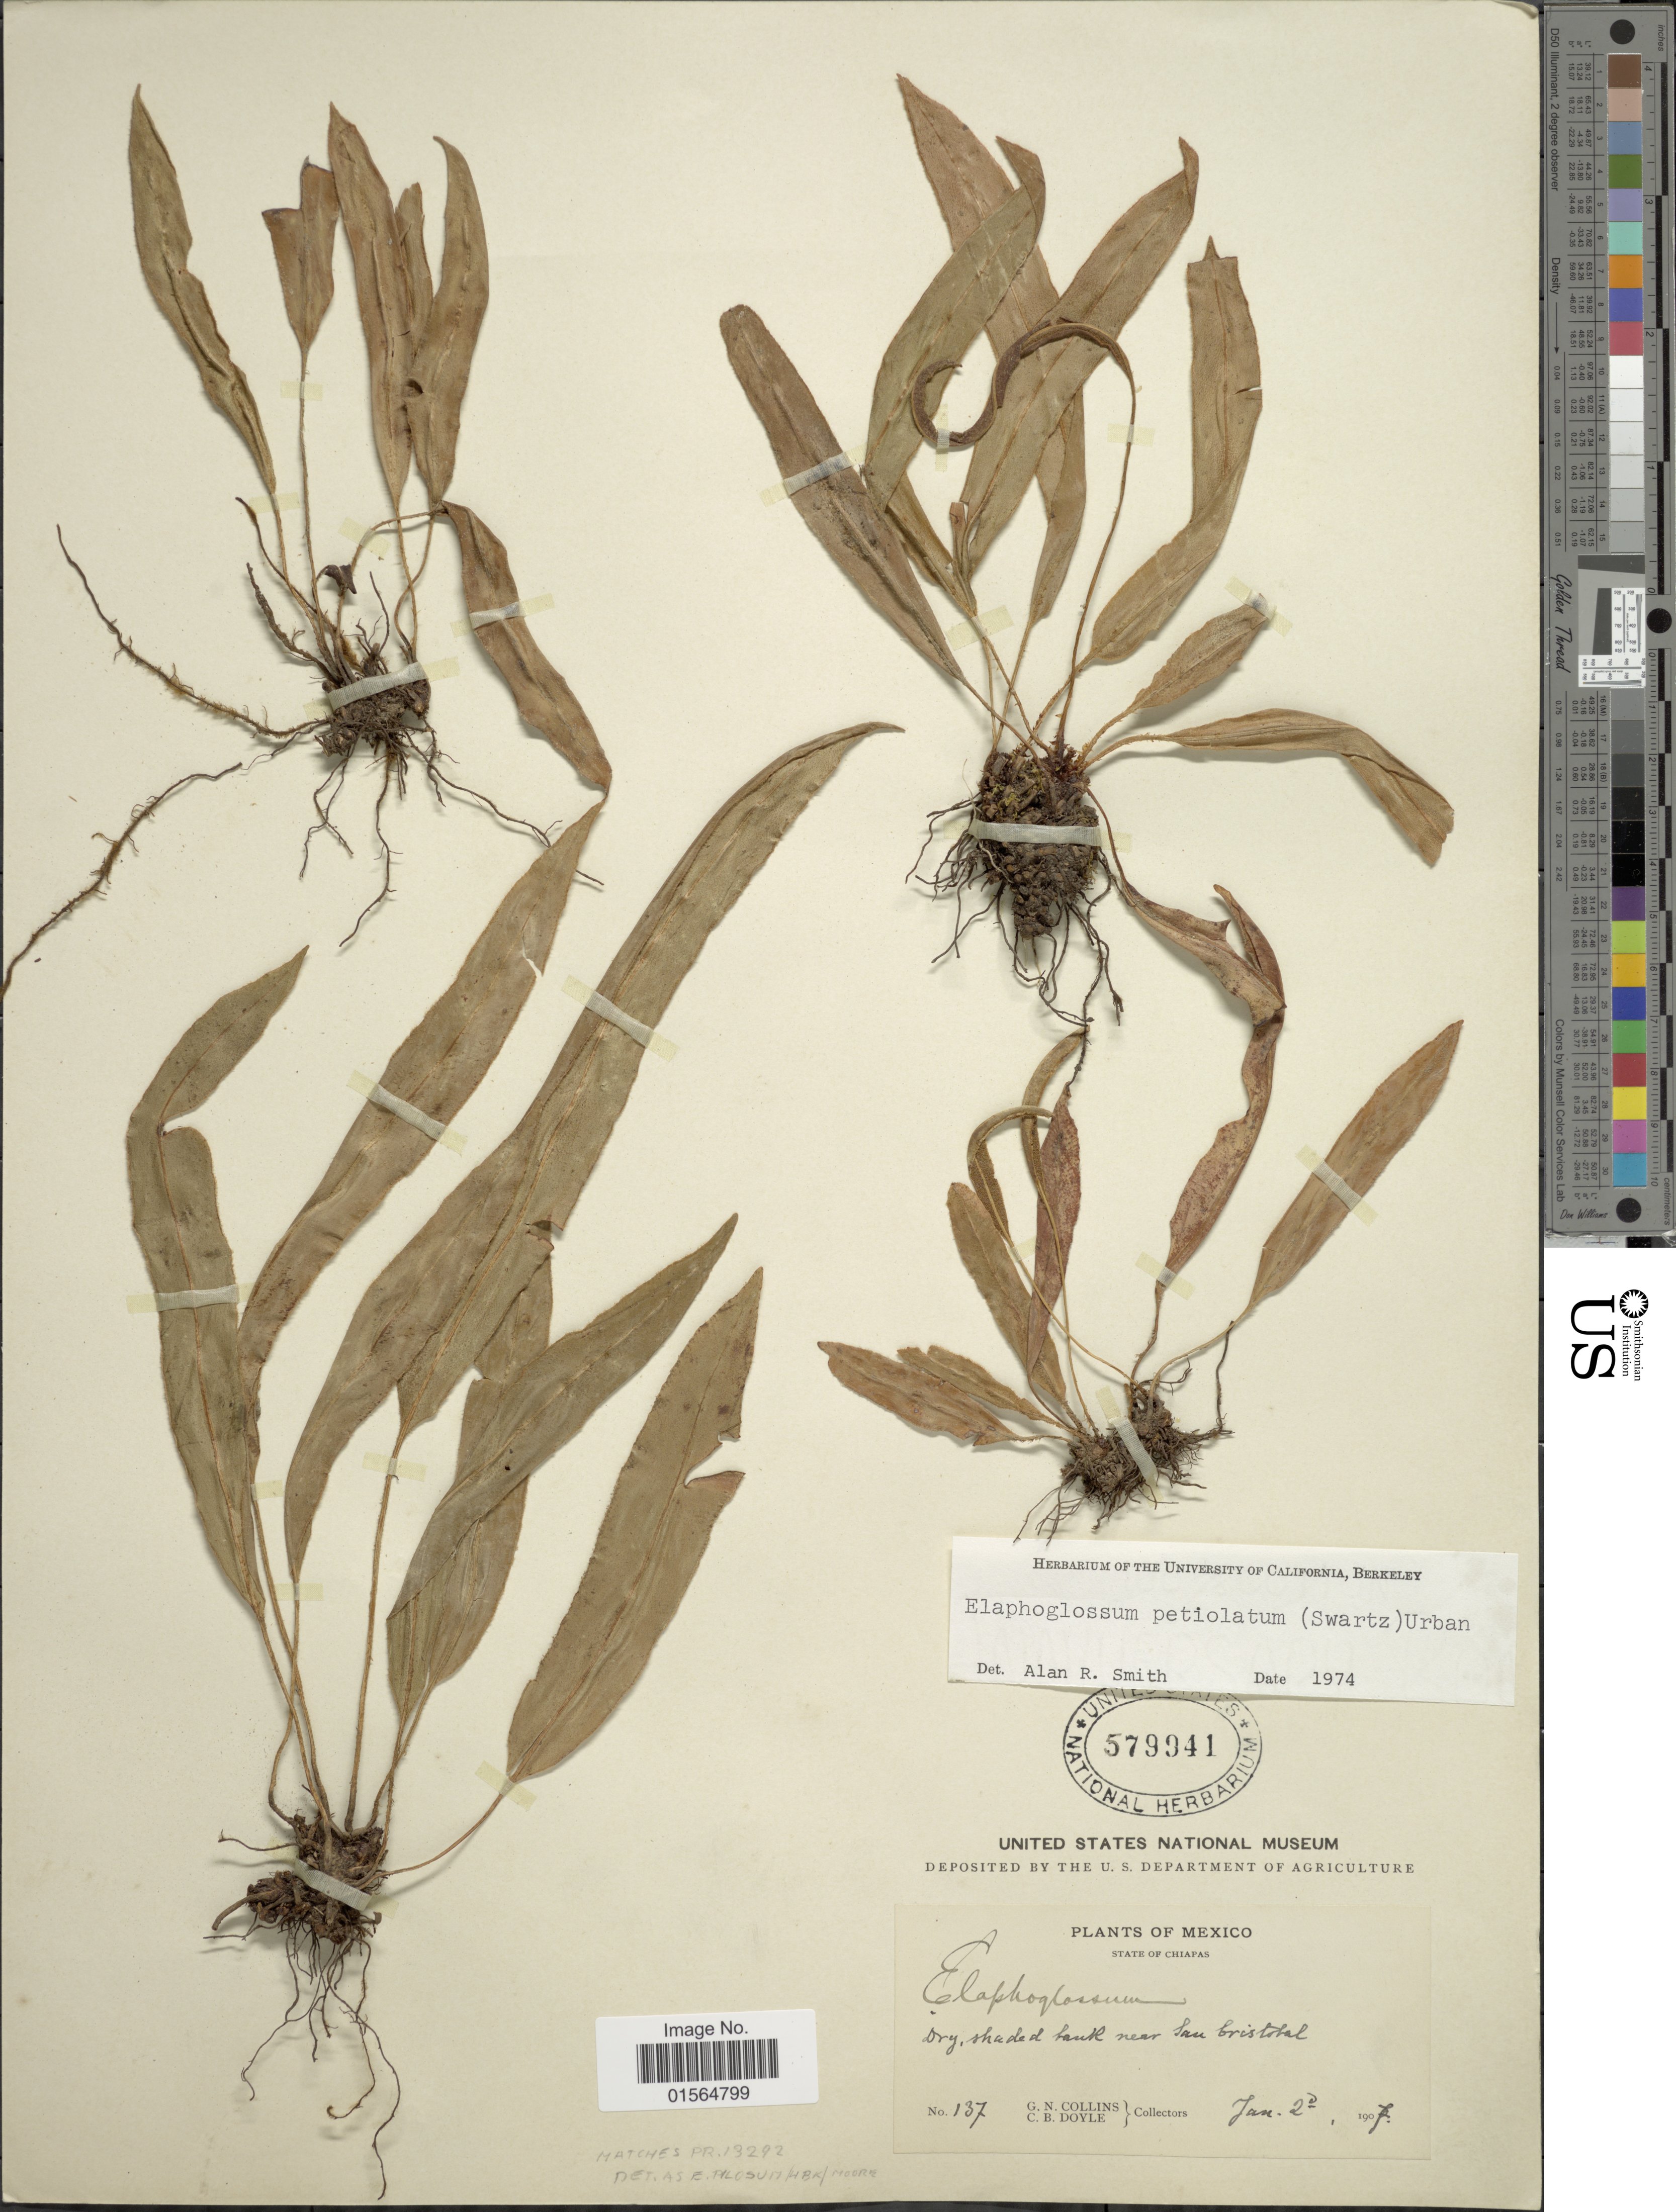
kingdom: Plantae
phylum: Tracheophyta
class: Polypodiopsida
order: Polypodiales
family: Dryopteridaceae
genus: Elaphoglossum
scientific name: Elaphoglossum petiolatum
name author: (Sw.) Urb.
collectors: G. Collins & C. Doyle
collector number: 137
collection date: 1907-01-02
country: Mexico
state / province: Chiapas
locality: Dry, shaded bank near San Cristobal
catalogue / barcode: US 579941